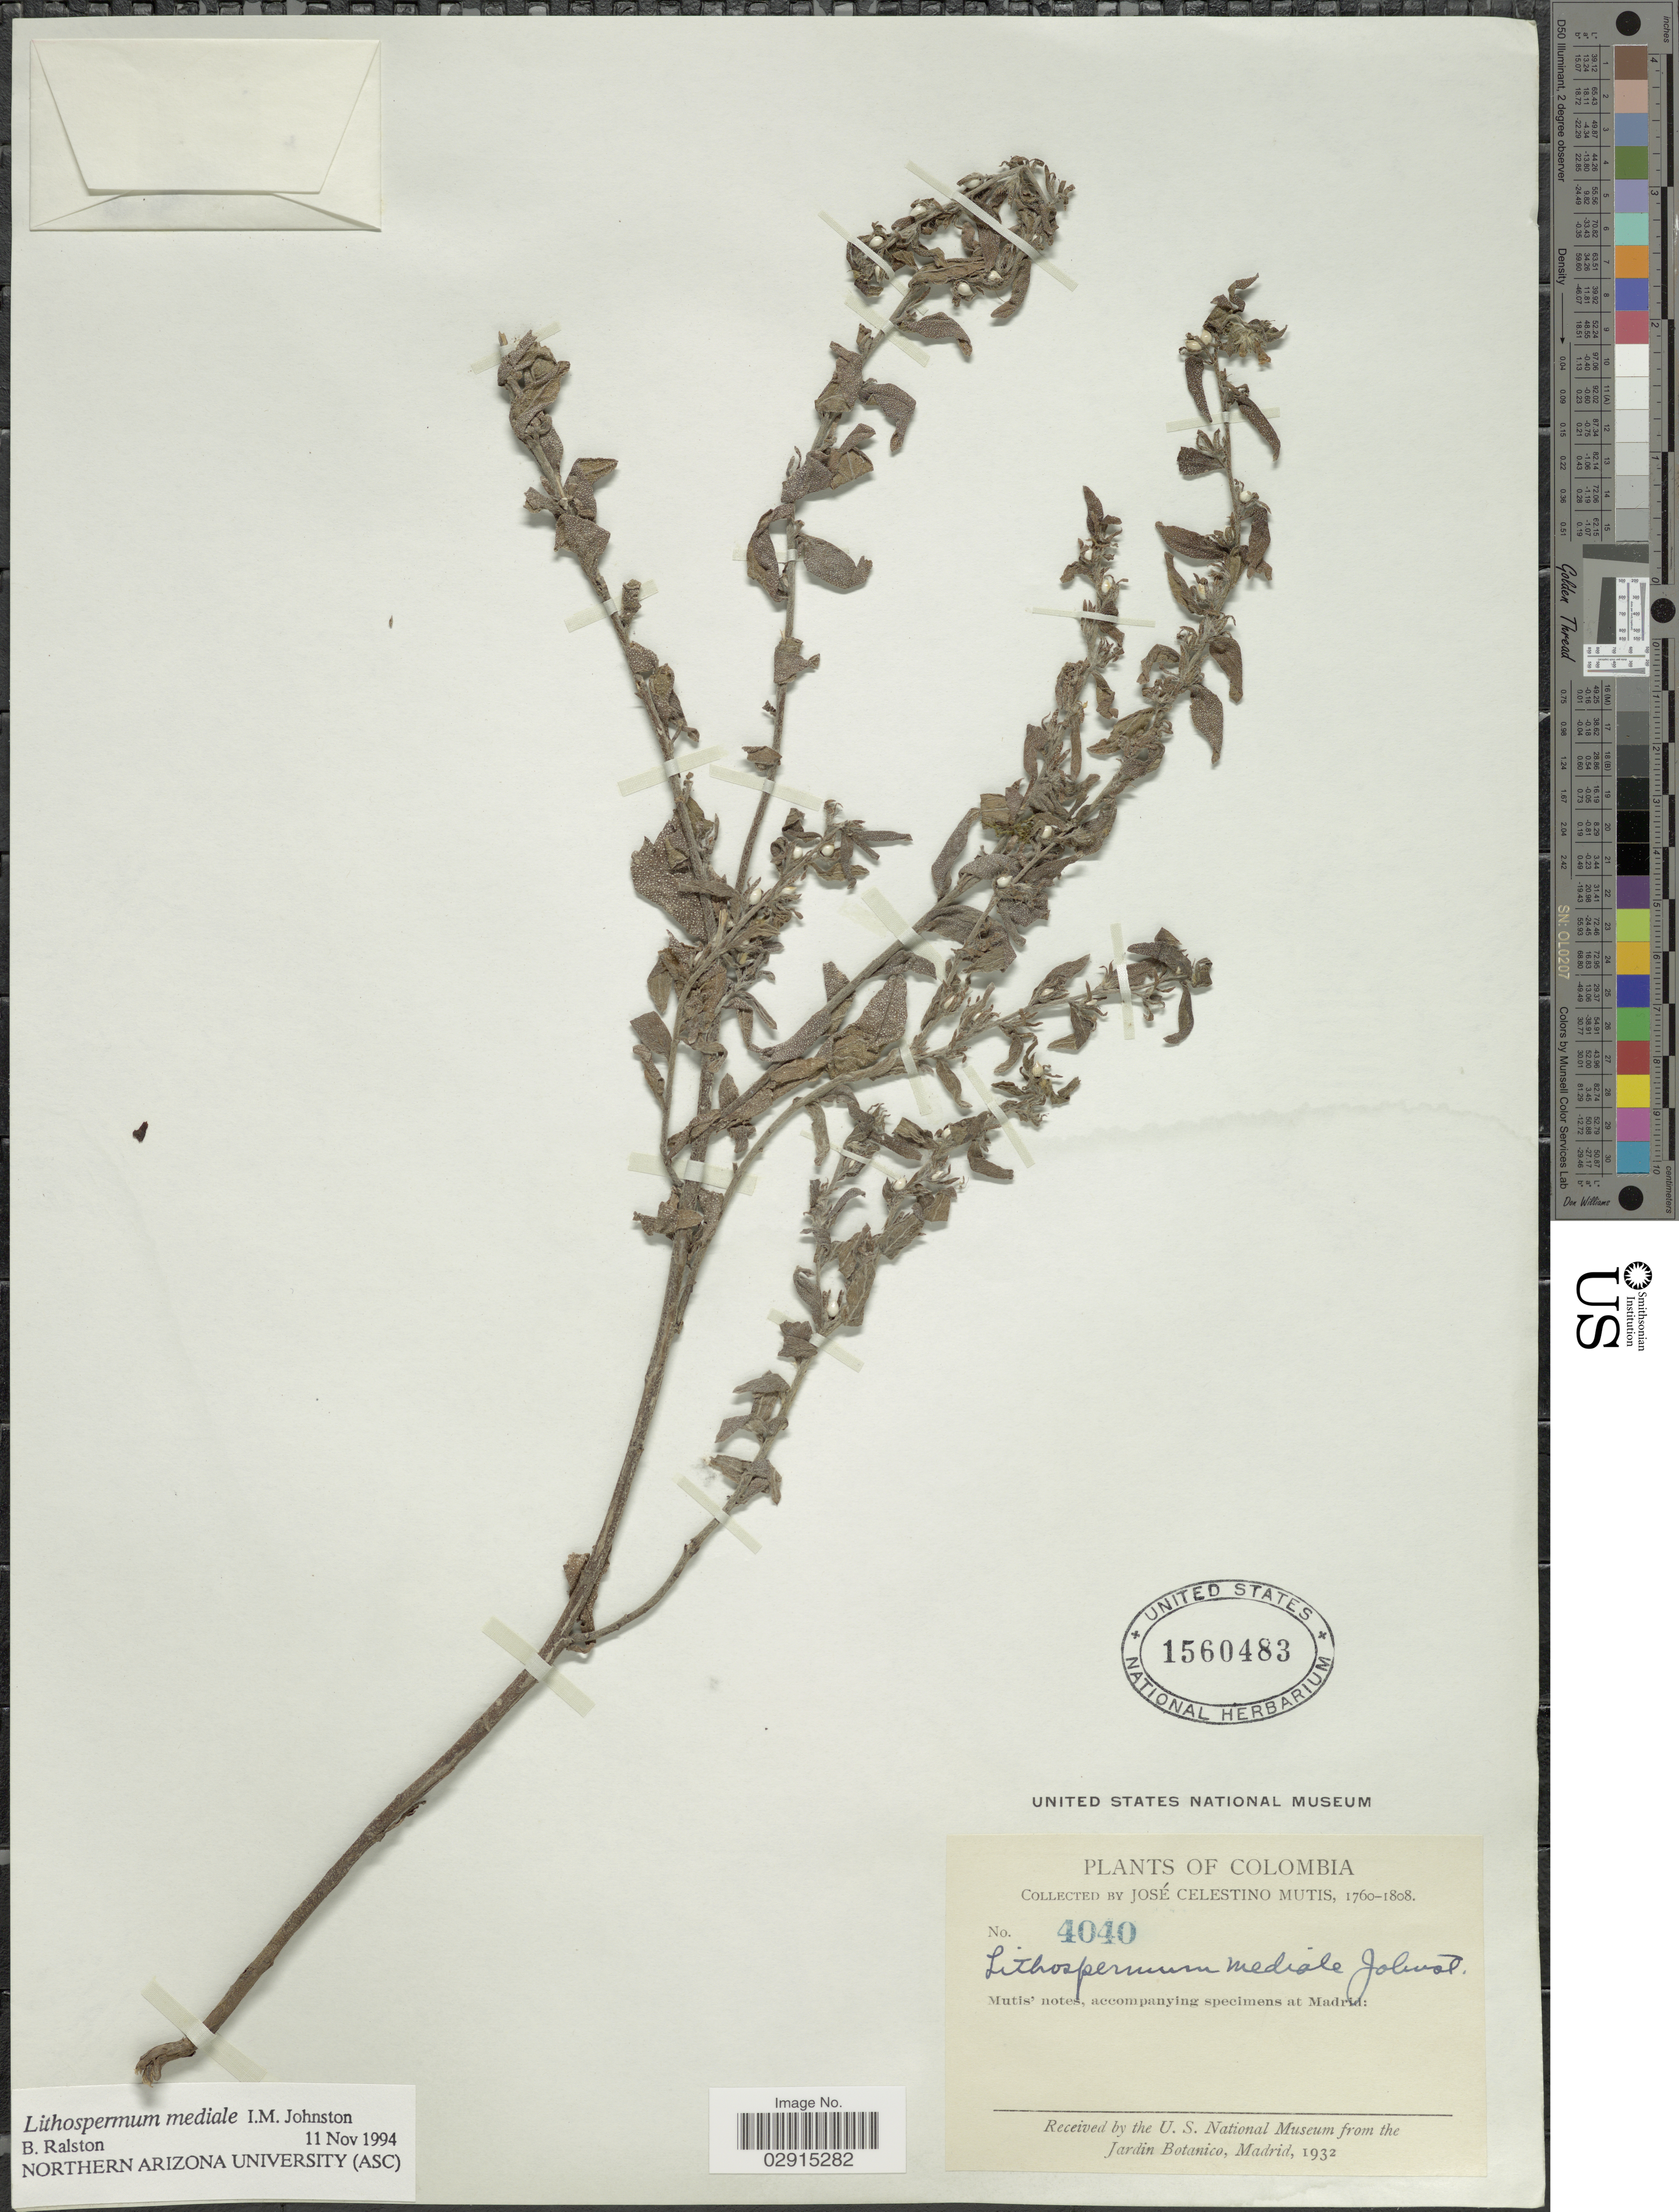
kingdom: Plantae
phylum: Tracheophyta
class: Magnoliopsida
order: Boraginales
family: Boraginaceae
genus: Lithospermum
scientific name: Lithospermum mediale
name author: I.M. Johnst.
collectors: J. C. B. Mutis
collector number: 4040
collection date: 1760/1808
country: Colombia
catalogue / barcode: US 1560483